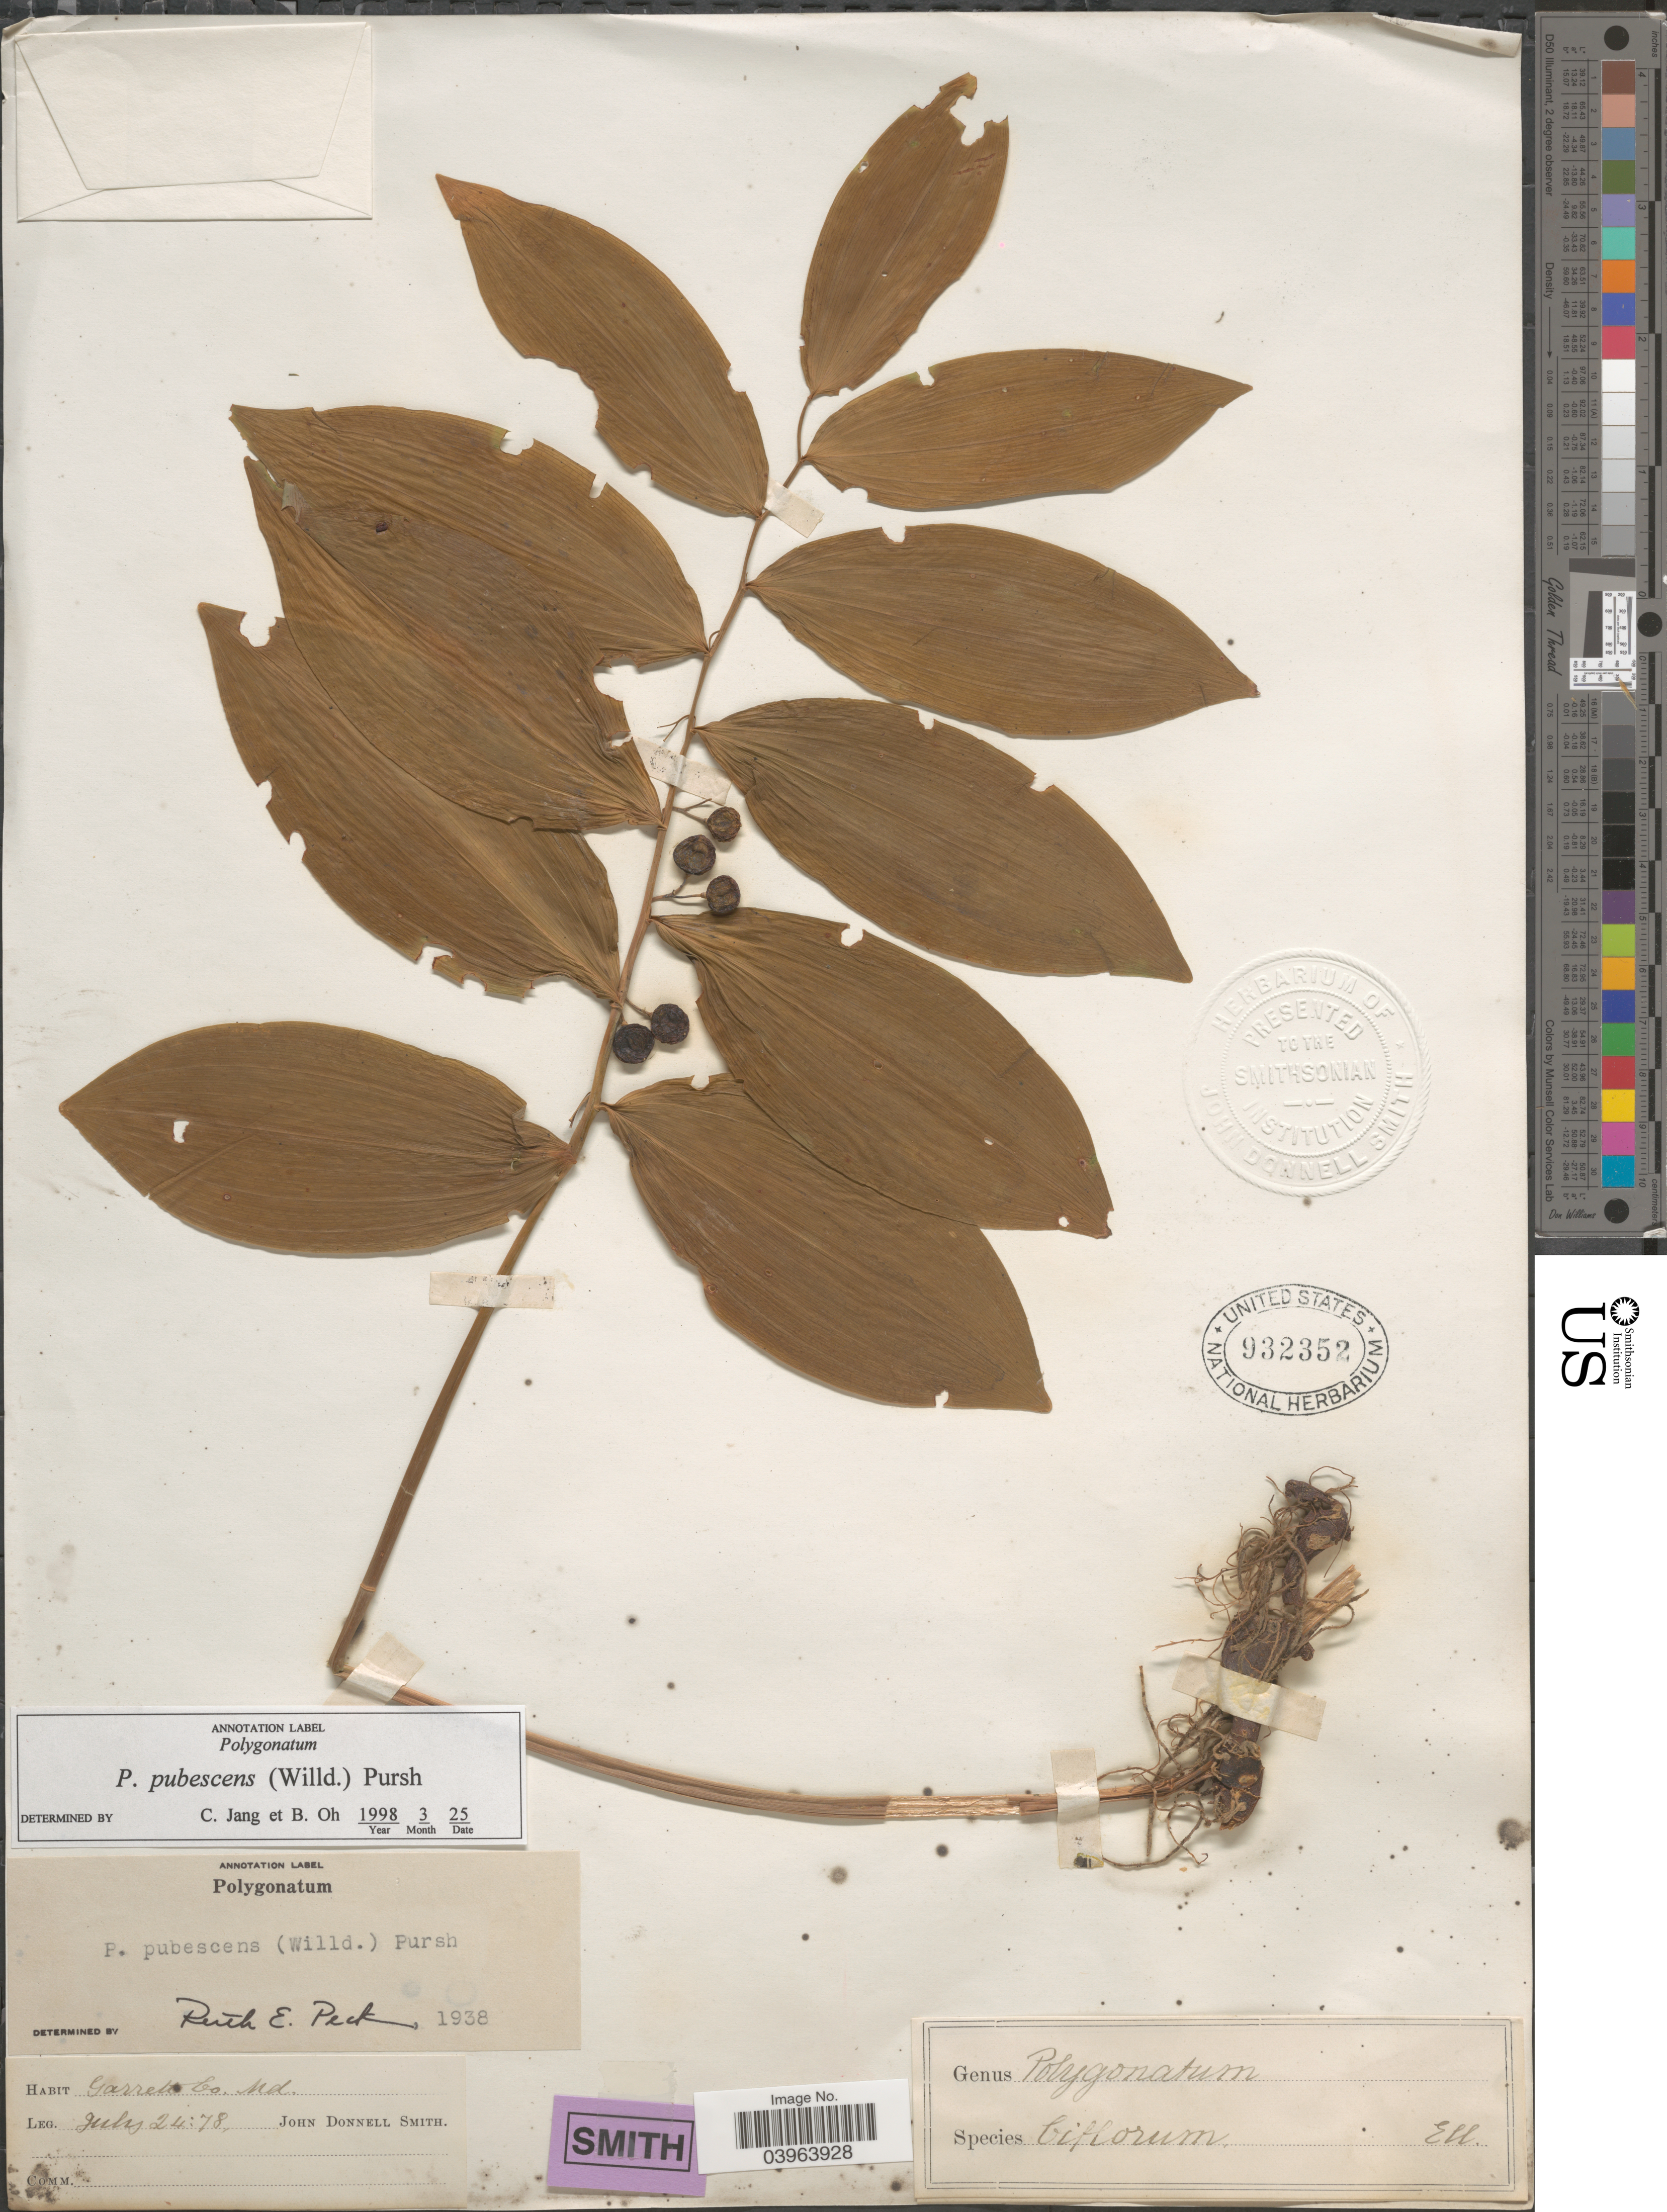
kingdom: Plantae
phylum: Tracheophyta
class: Liliopsida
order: Asparagales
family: Asparagaceae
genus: Polygonatum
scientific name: Polygonatum pubescens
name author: (Willd.) Pursh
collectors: J. Donnell Smith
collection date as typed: Transcribed d/m/y: 24/7/78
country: United States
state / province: Maryland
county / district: Garrett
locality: Garrett Co.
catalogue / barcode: US 932352